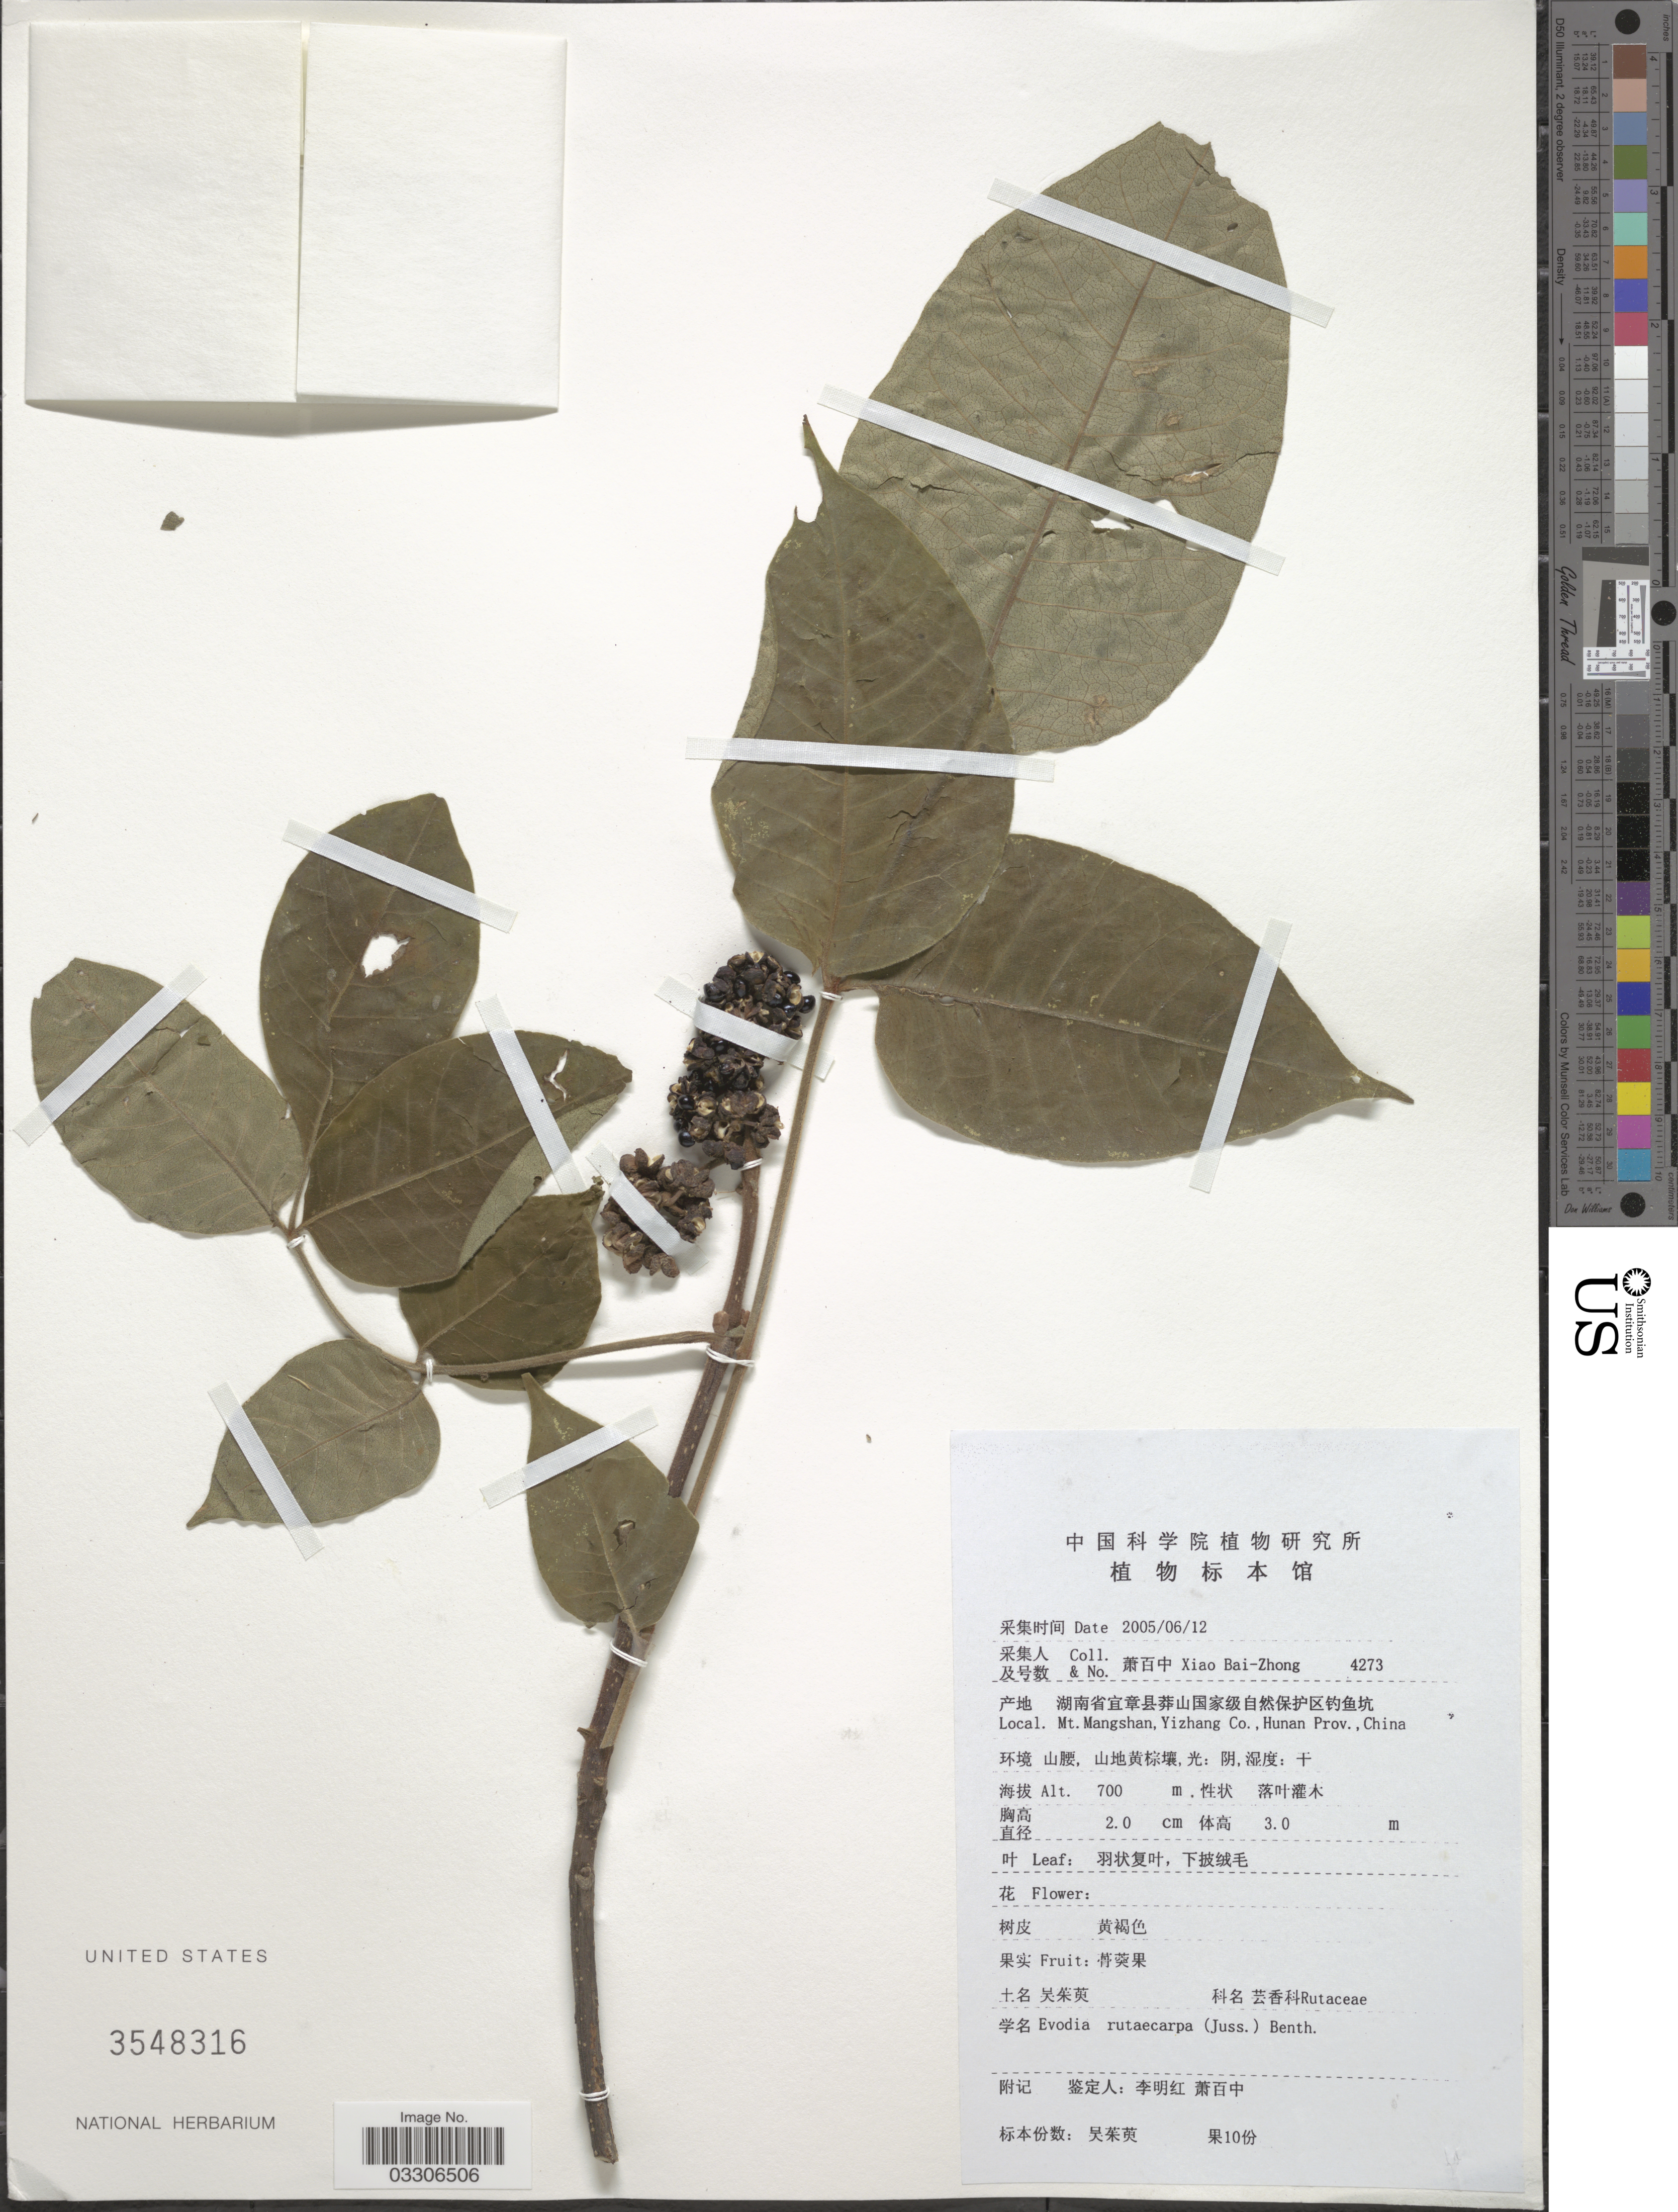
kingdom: Plantae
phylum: Tracheophyta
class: Magnoliopsida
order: Sapindales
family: Rutaceae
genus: Tetradium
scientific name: Tetradium ruticarpum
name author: (A. Juss.) T.G. Hartley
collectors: B. Z. Xiao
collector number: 4273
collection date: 2005-06-12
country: China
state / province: Hunan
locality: Mt. Mangshan, Yizhang Co.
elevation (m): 700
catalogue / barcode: US 3548316